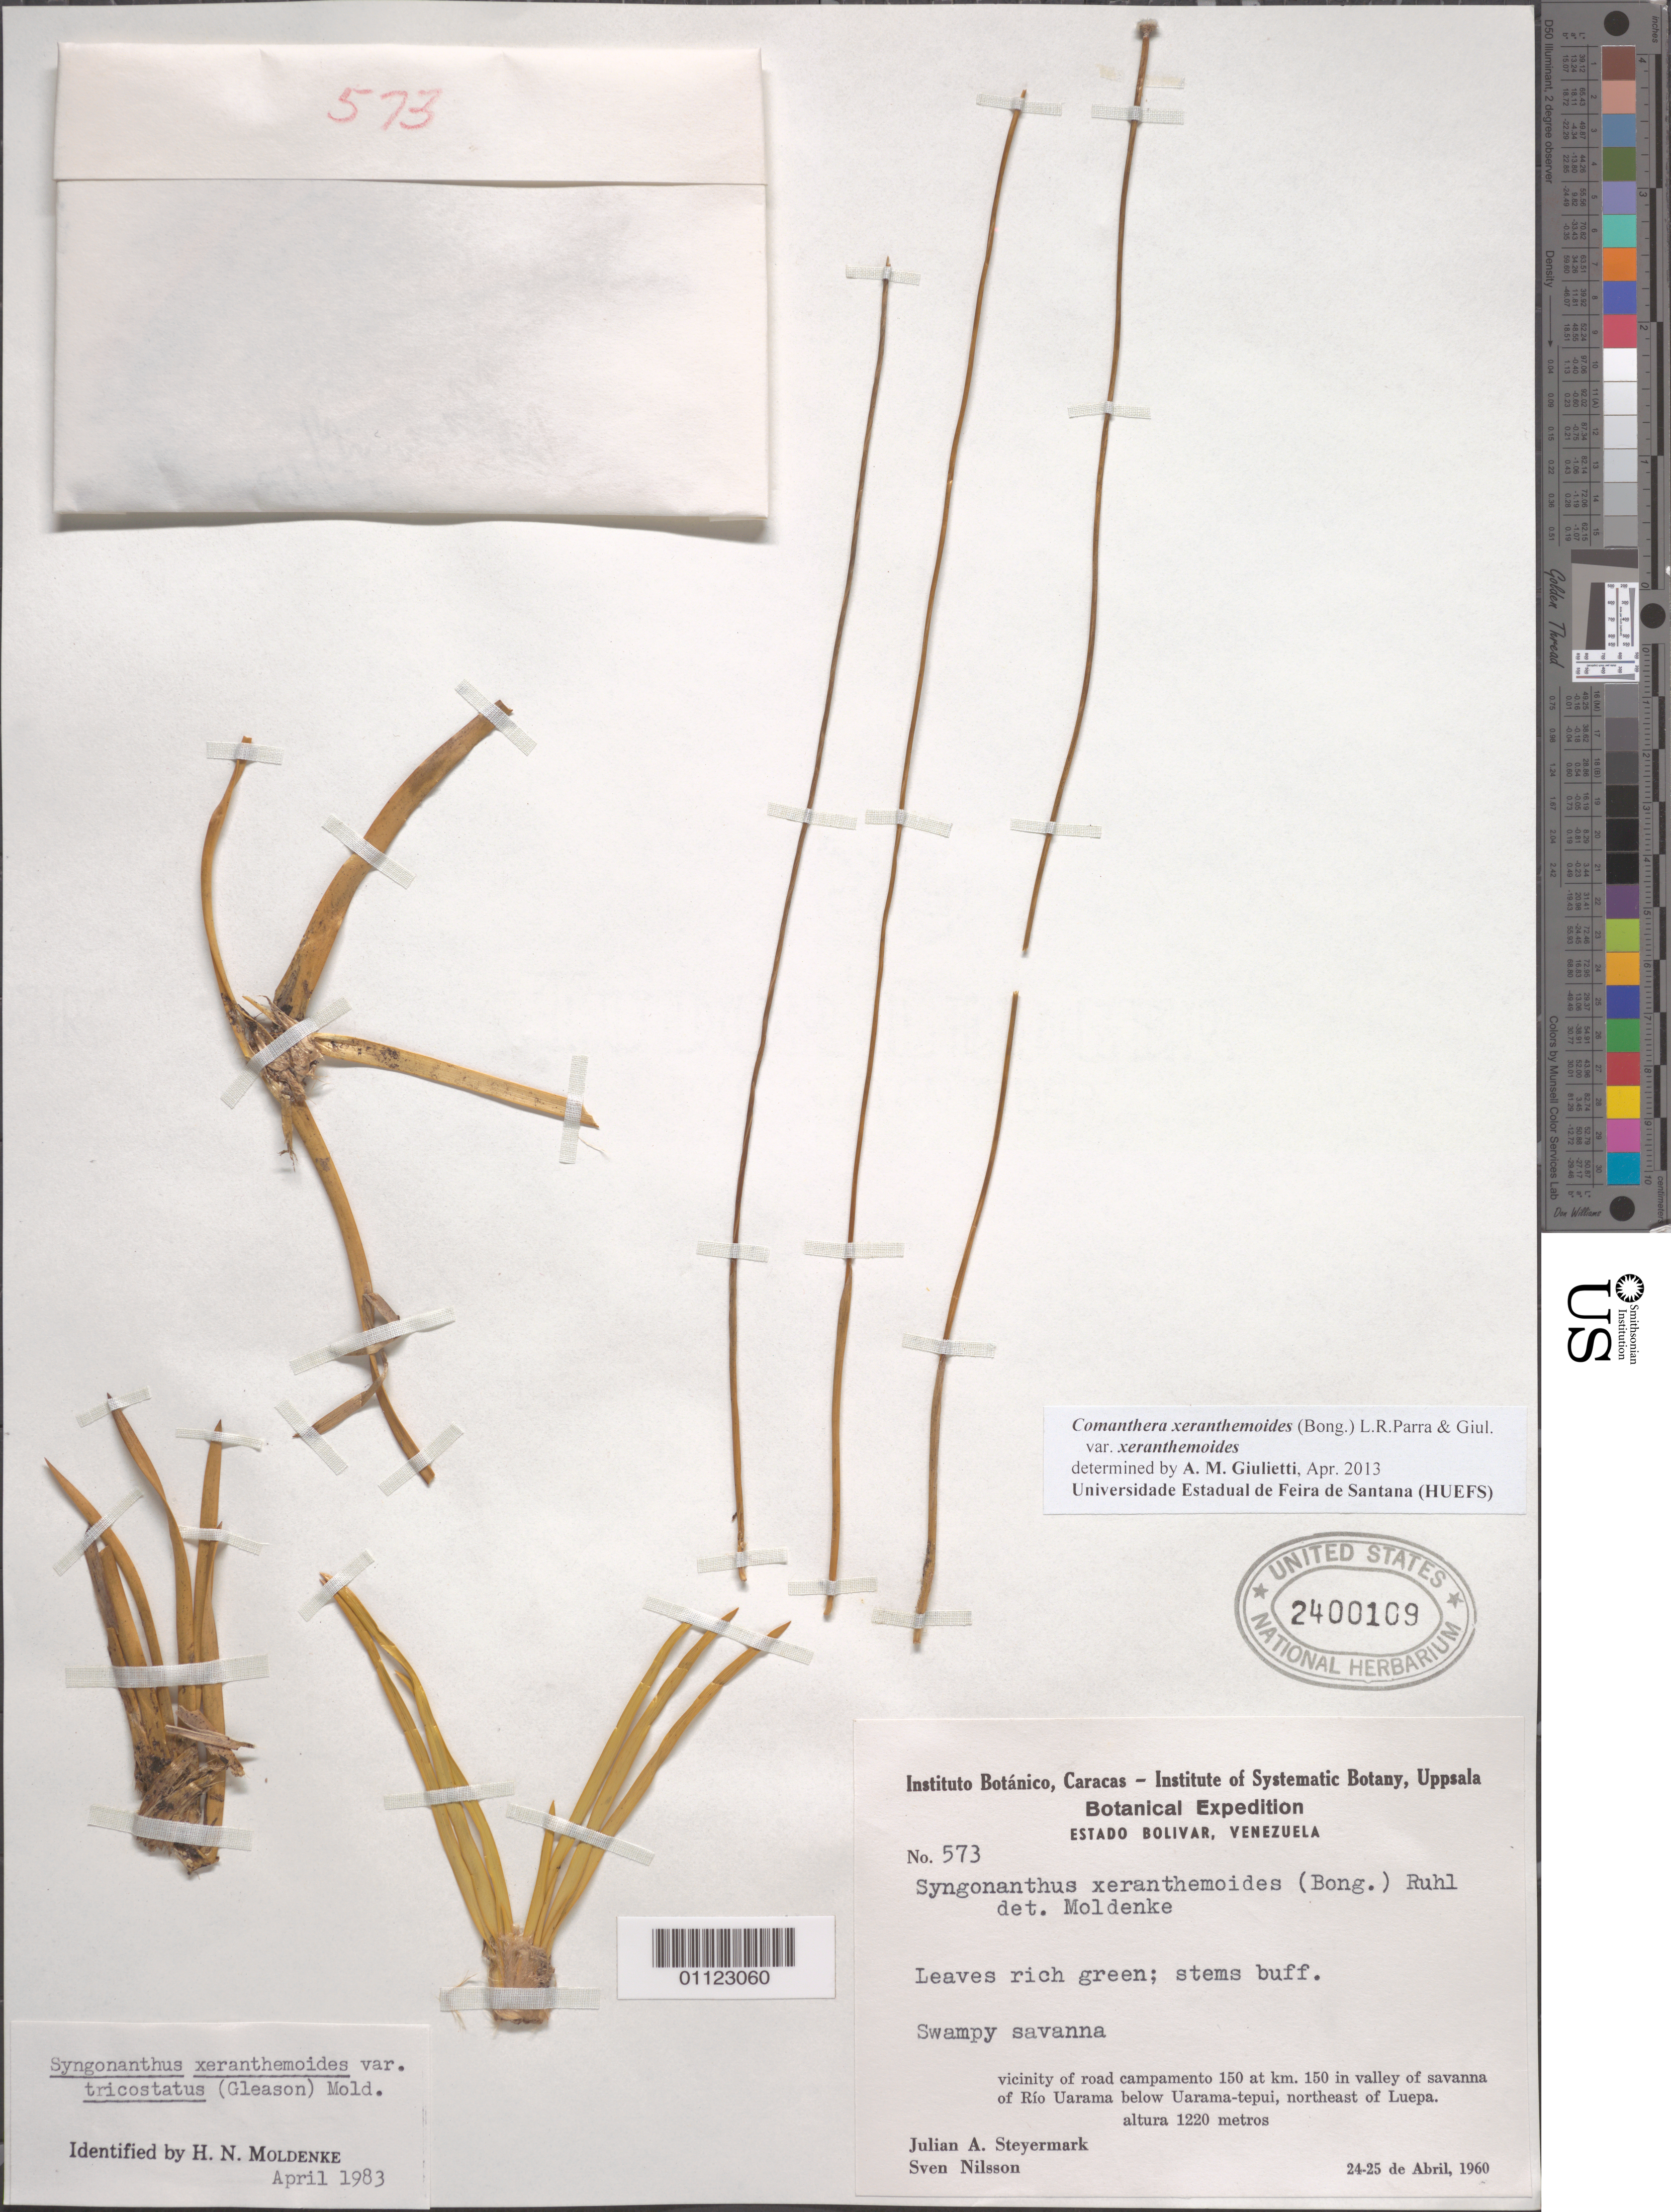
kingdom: Plantae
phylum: Tracheophyta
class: Liliopsida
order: Poales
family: Eriocaulaceae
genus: Comanthera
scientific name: Comanthera xeranthemoides var. xeranthemoides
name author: (Bong.) L.R. Parra & Giul.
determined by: Giulietti, Ana M.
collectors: J. Steyermark & Sv. Nilsson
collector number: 573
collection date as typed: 24-25 de Abril, 1960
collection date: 1960-04-24/1960-04-25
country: Venezuela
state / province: Bolívar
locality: vic. of road campamento 150 at km 150 in valley of savanna of Río Uarama below Uarama-tepui, northeast of Luepa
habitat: Swampy savanna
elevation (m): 1220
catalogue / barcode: US 2400109